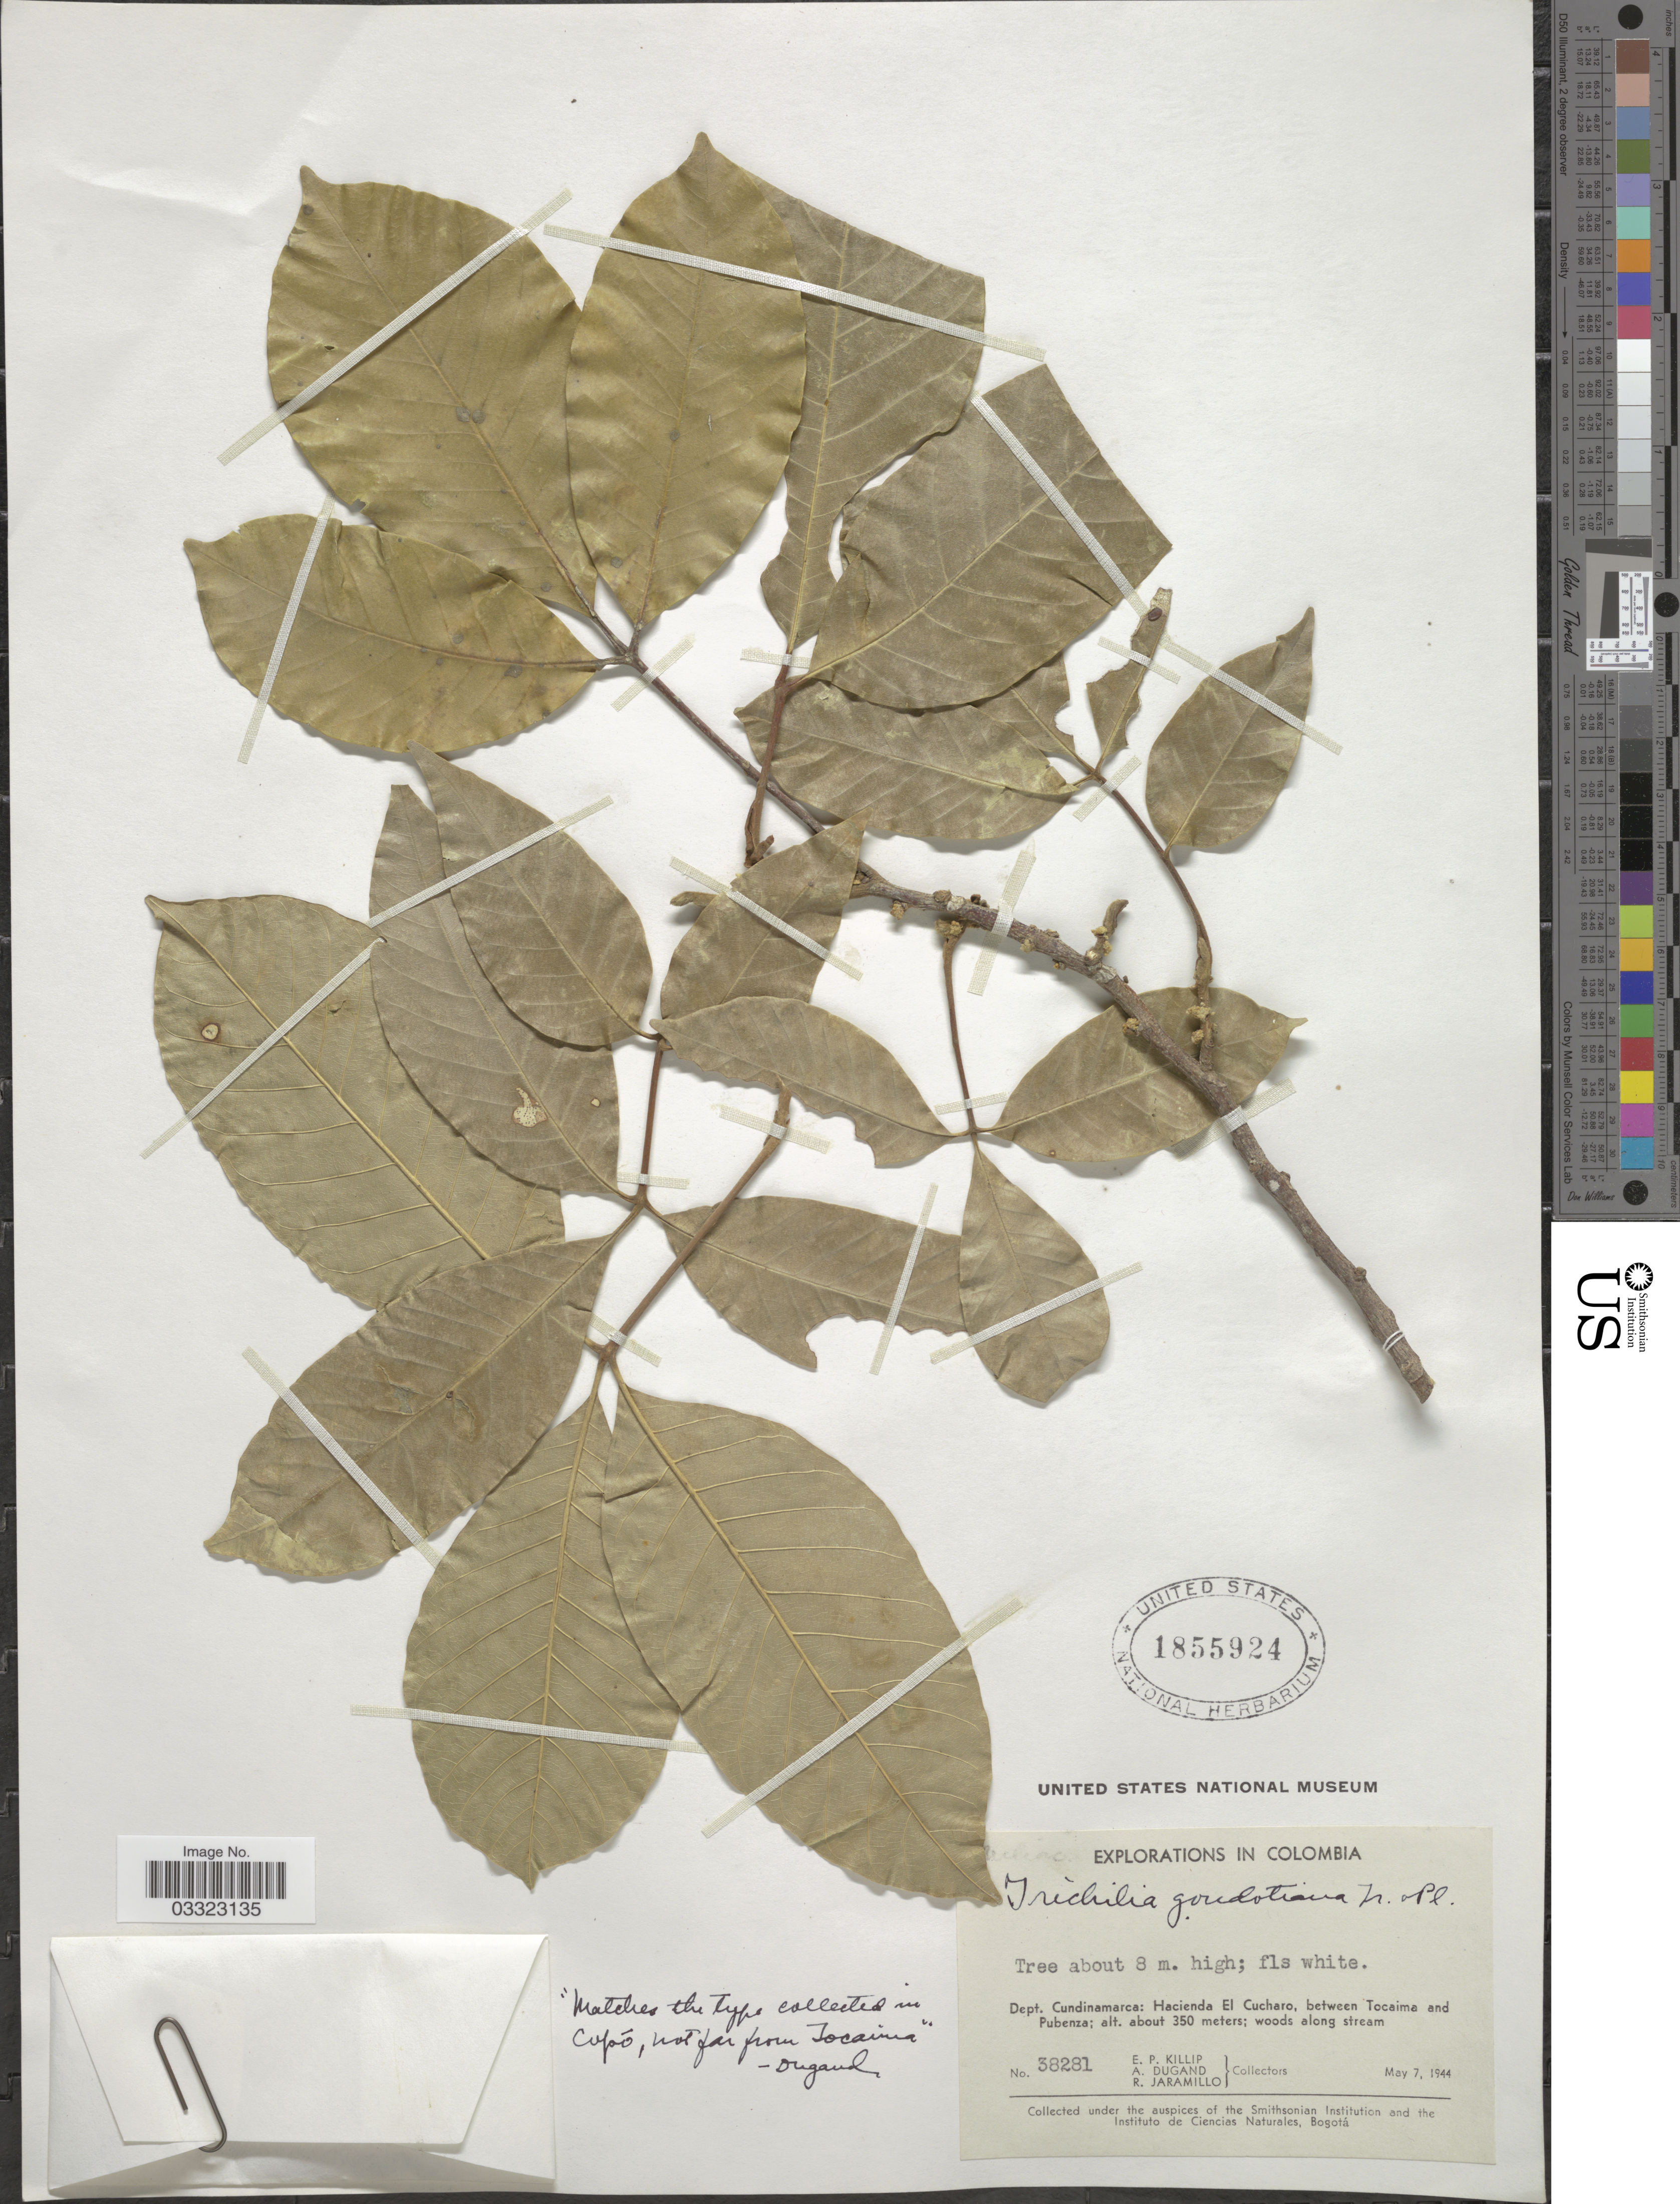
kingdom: Plantae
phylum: Tracheophyta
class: Magnoliopsida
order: Sapindales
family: Meliaceae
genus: Trichilia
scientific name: Trichilia pallida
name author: Sw.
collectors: E. P. Killip, A. Dugand & R. Jaramillo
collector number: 38281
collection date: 1944-05-07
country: Colombia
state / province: Cundinamarca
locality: Dept. Cundinamarca: Hacienda el Cucharo, between Tocaima and Pubenza.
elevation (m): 350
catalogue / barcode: US 1855924